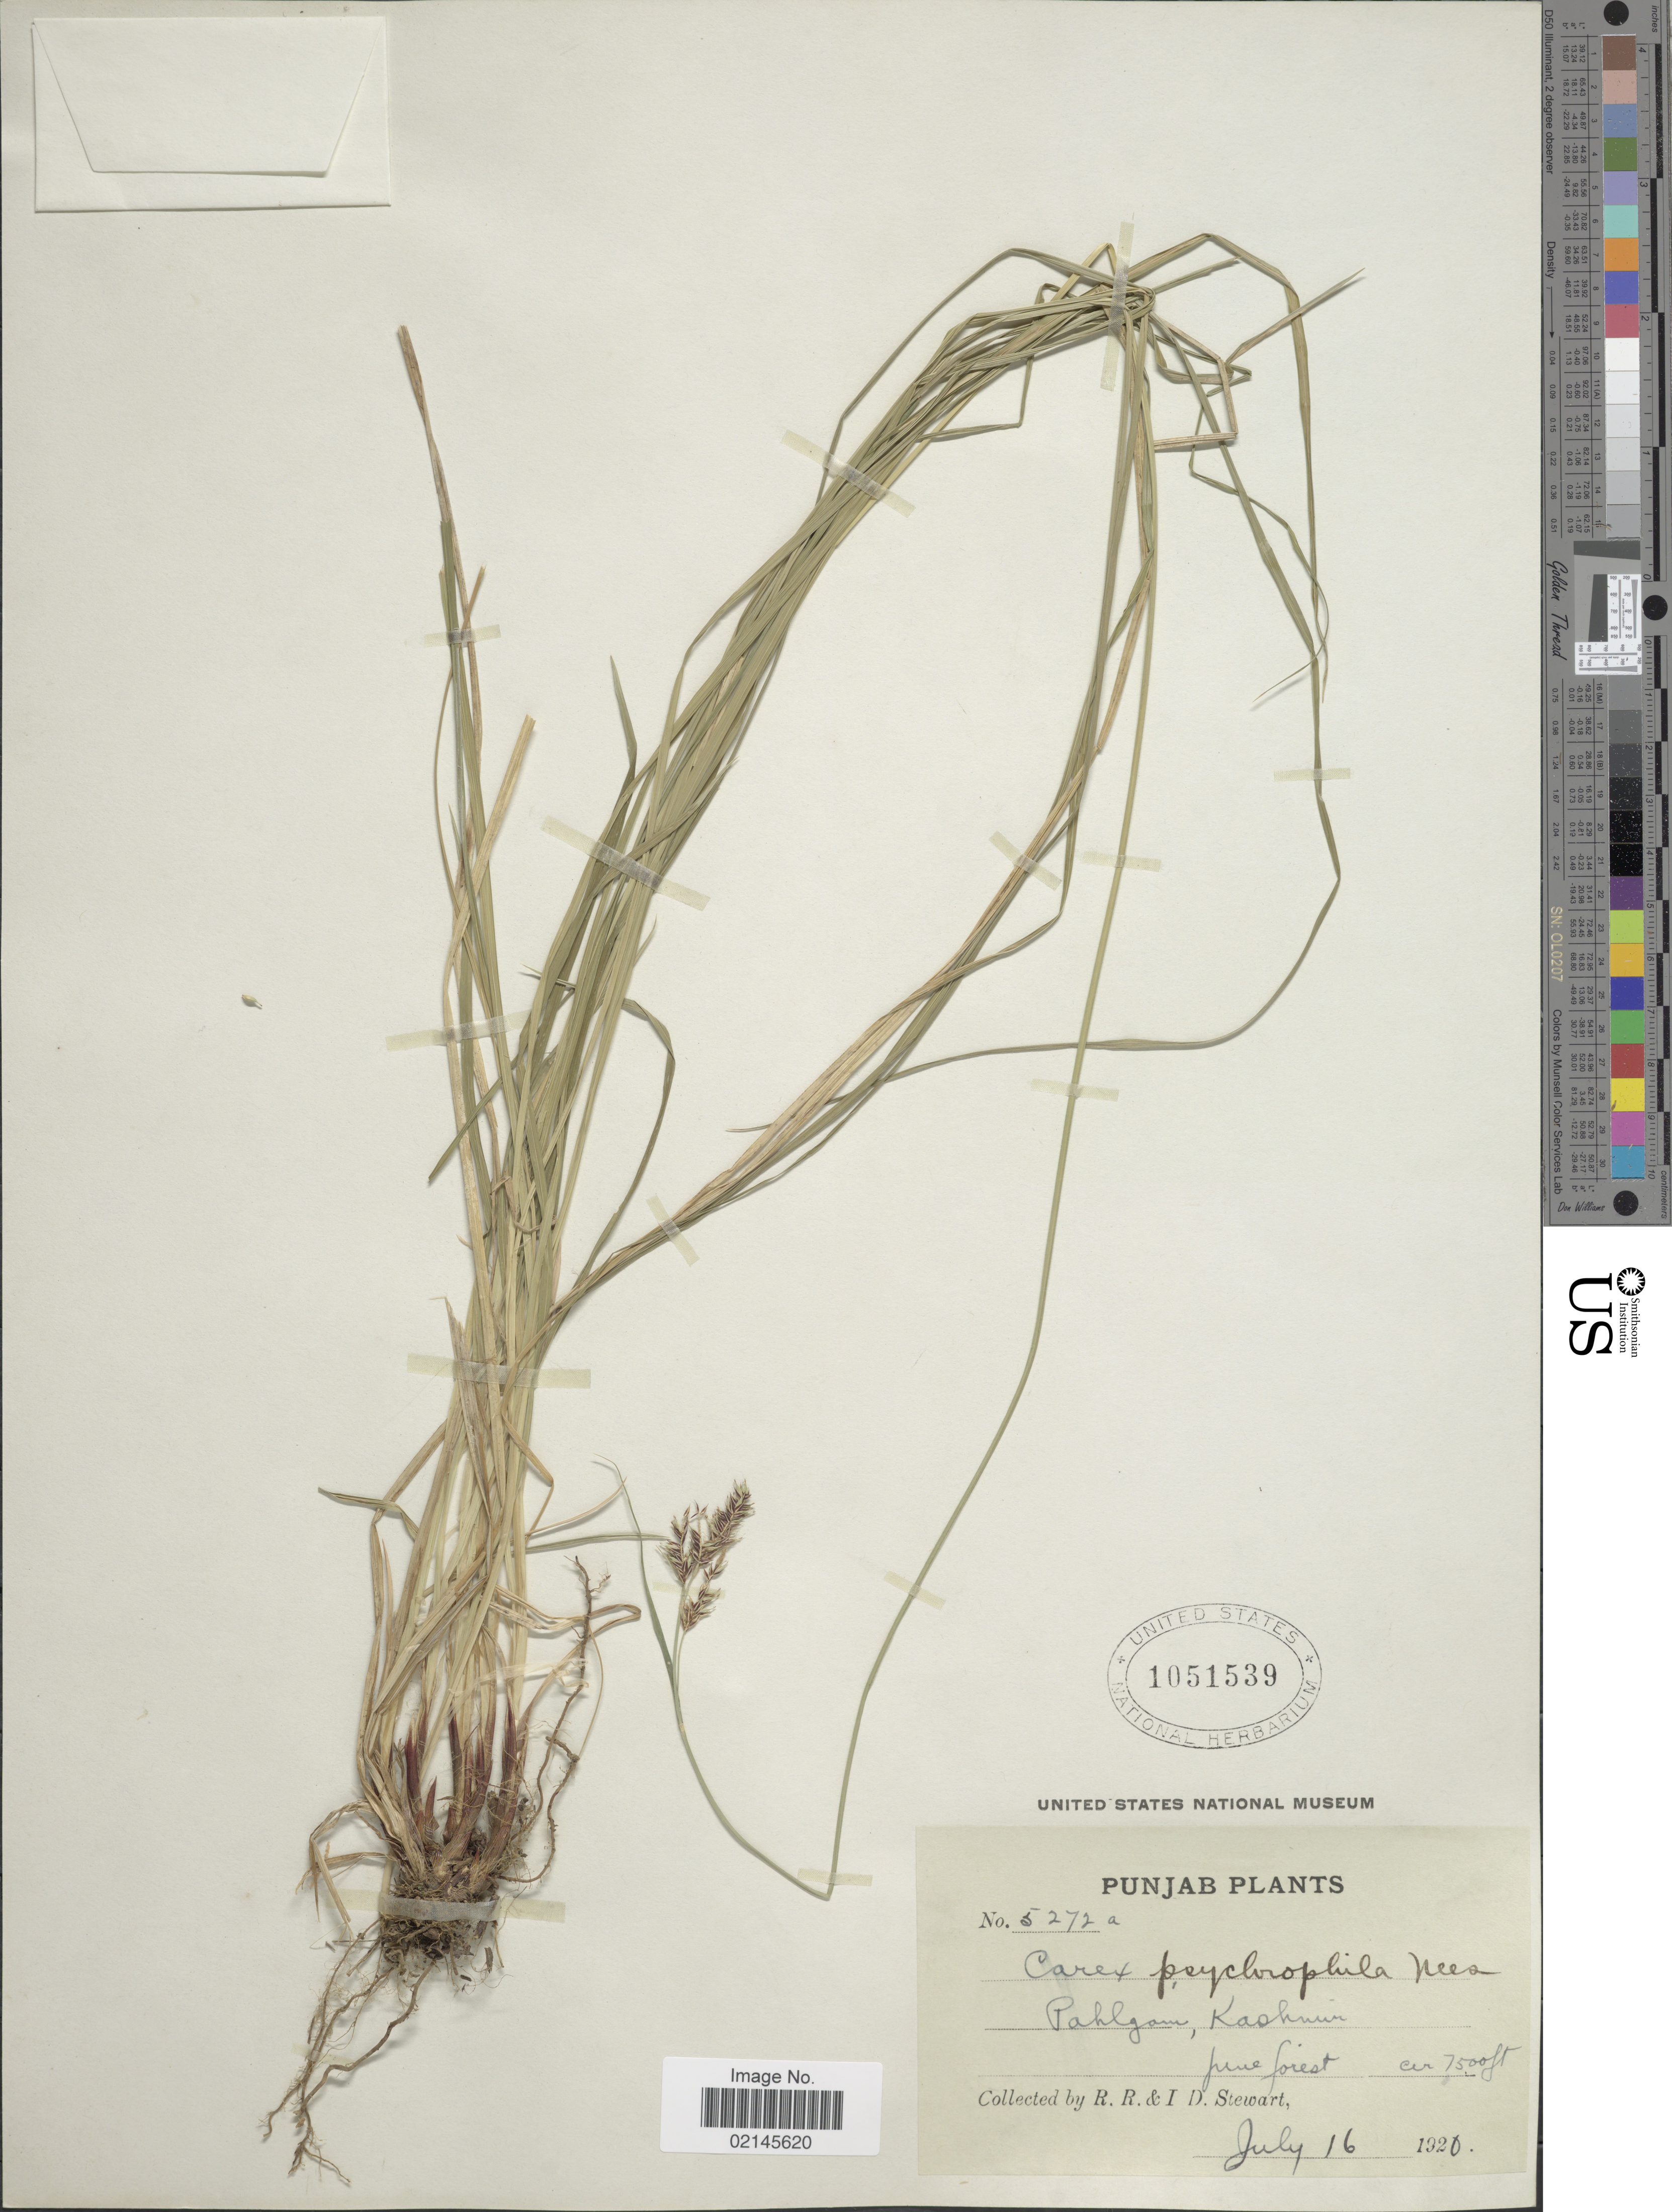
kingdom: Plantae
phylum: Tracheophyta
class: Liliopsida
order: Poales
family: Cyperaceae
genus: Carex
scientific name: Carex psychrophila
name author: Nees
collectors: R. R. Stewart & I. Stewart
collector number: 5272a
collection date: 1920-07-16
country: India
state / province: Jammu and Kashmir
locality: Pahlgam, Kashmir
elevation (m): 2286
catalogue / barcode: US 1051539